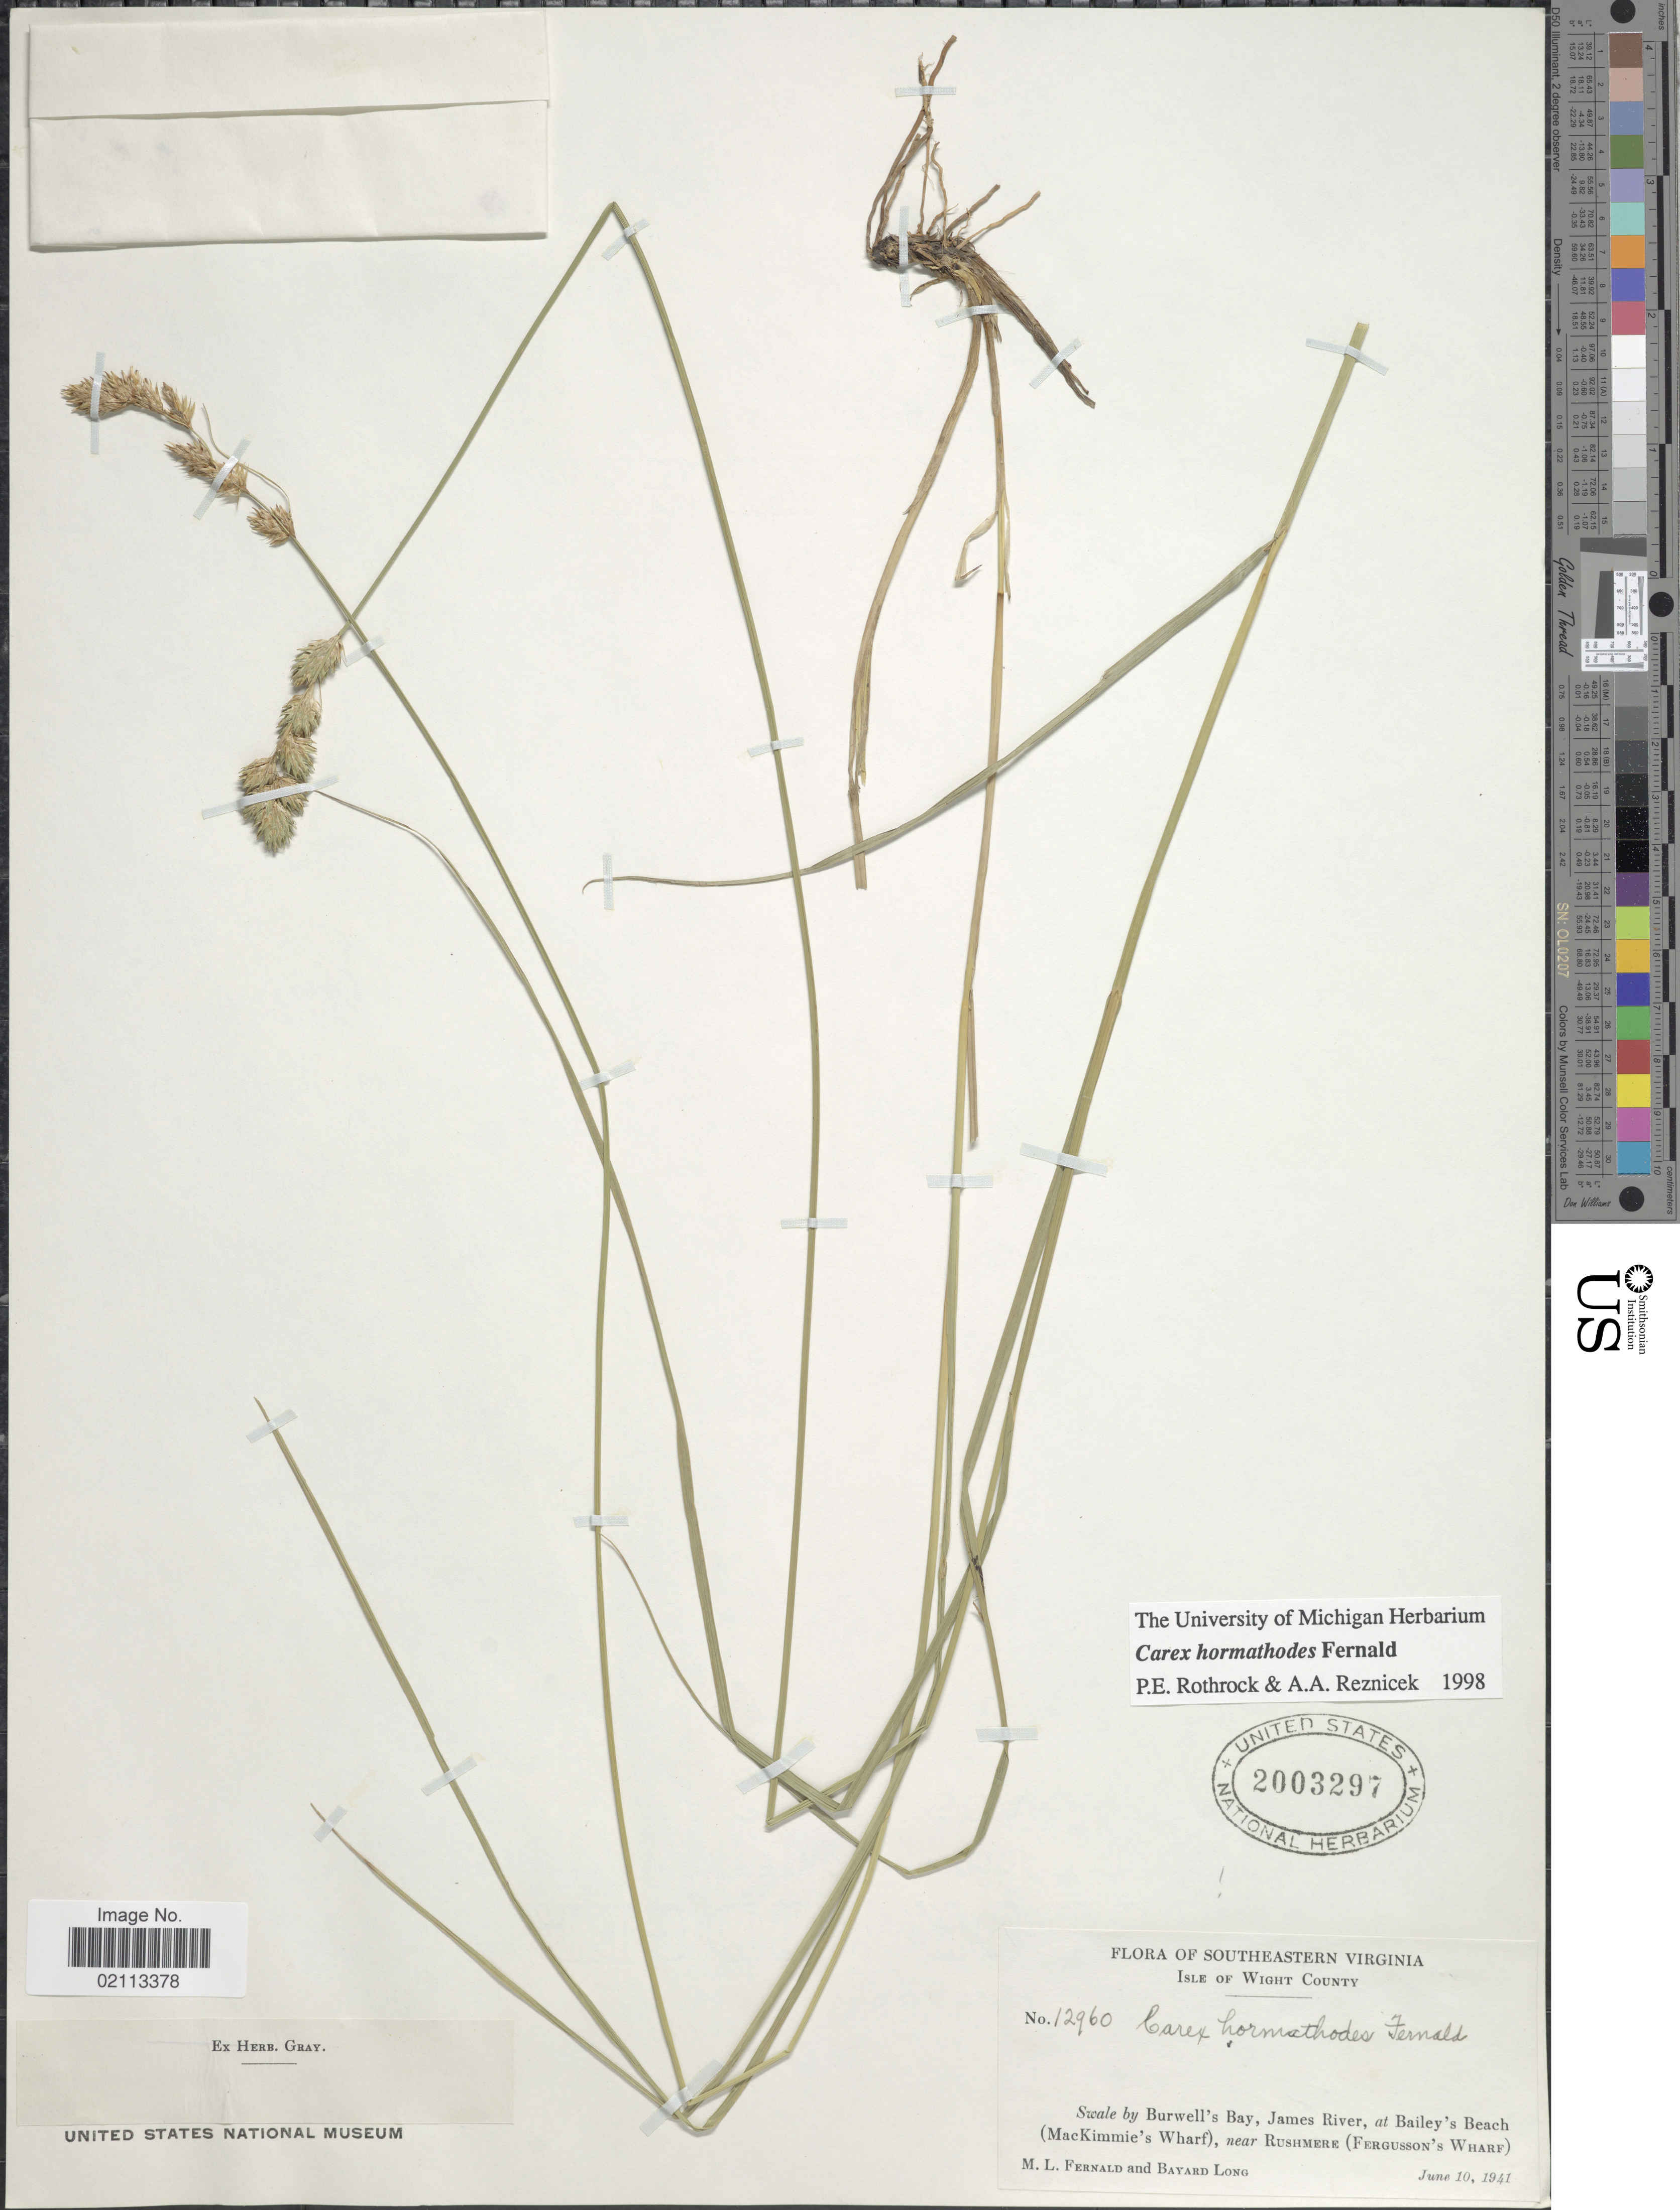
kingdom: Plantae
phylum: Tracheophyta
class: Liliopsida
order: Poales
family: Cyperaceae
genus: Carex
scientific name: Carex hormathodes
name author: Fernald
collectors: M. L. Fernald & B. Long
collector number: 12960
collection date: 1941-06-10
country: United States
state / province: Virginia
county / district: Isle of Wight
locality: Southeastern Virginia, Isle of Wight County, Swale by Burwell's Bay, James River, at Bailey's Beach (MacKimmie's Wharf), near Rushmere (Fergusson's Wharf)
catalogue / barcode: US 2003297